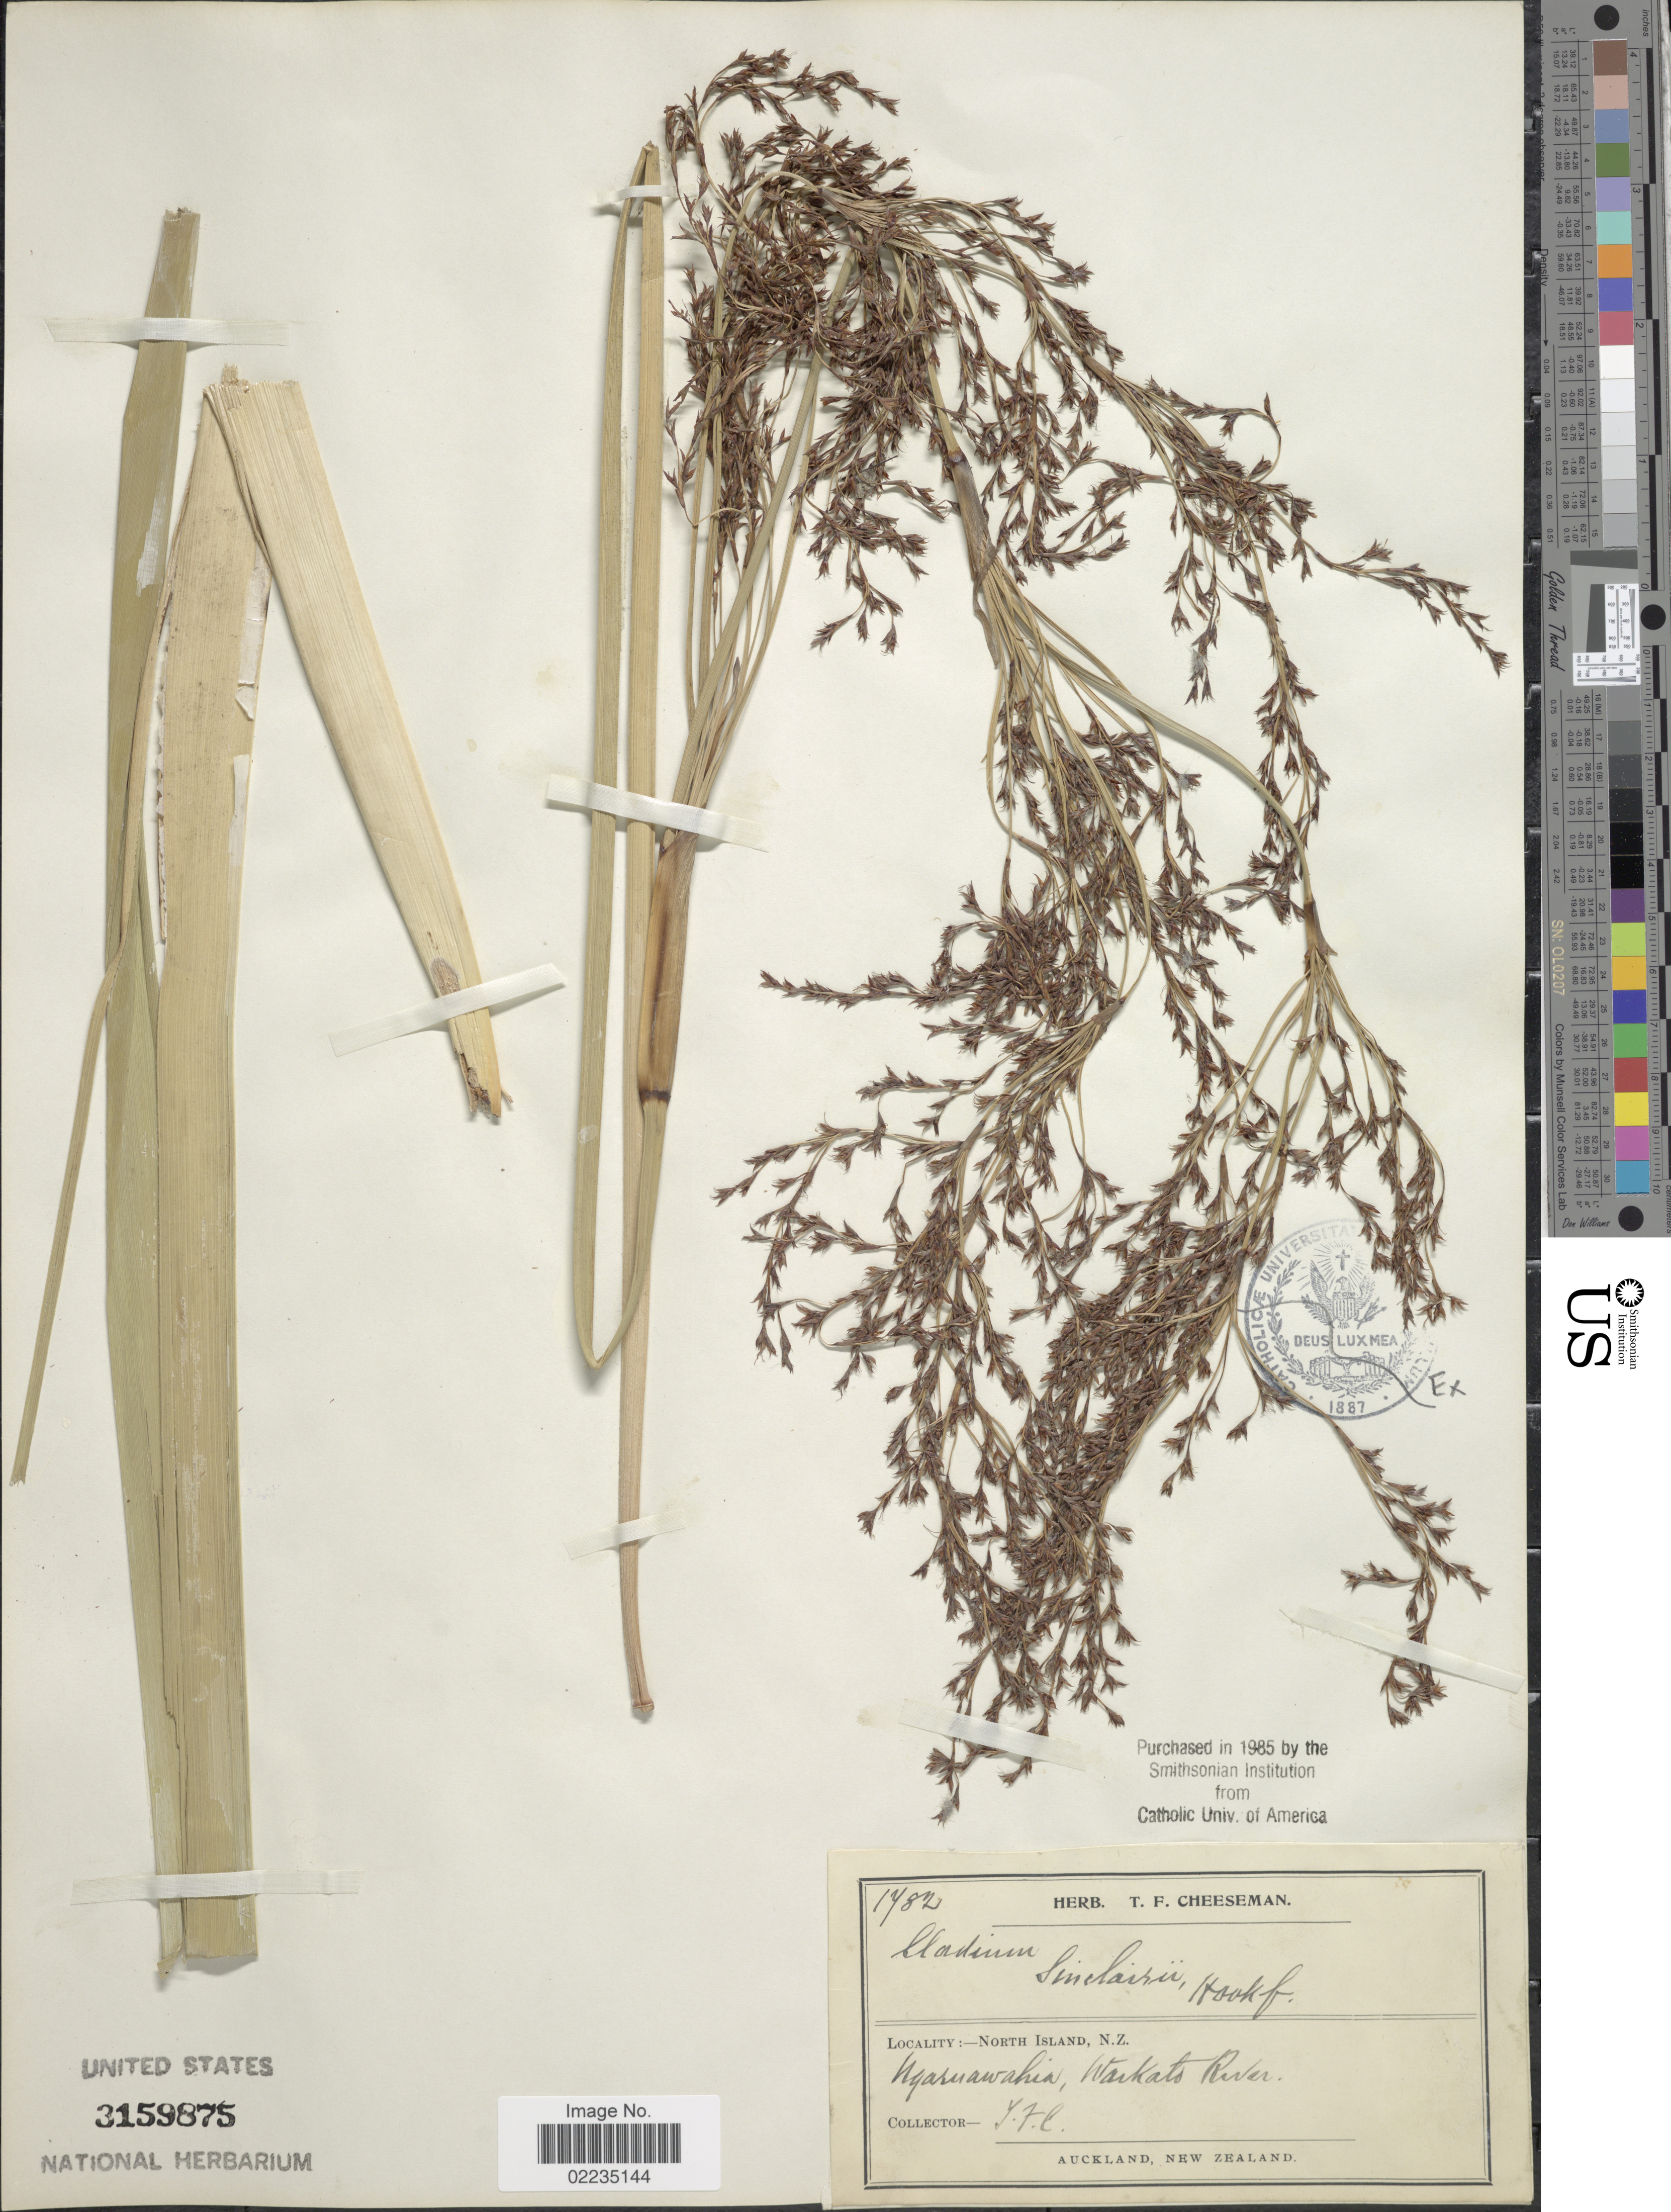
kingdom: Plantae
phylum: Tracheophyta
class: Liliopsida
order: Poales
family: Cyperaceae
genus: Machaerina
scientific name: Machaerina sinclairii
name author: (Hook. f.) T. Koyama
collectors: T. F. Cheeseman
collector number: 1782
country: New Zealand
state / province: Auckland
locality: North Island, N.Z., Ngaruawahia, Waikato River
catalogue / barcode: US 3159875